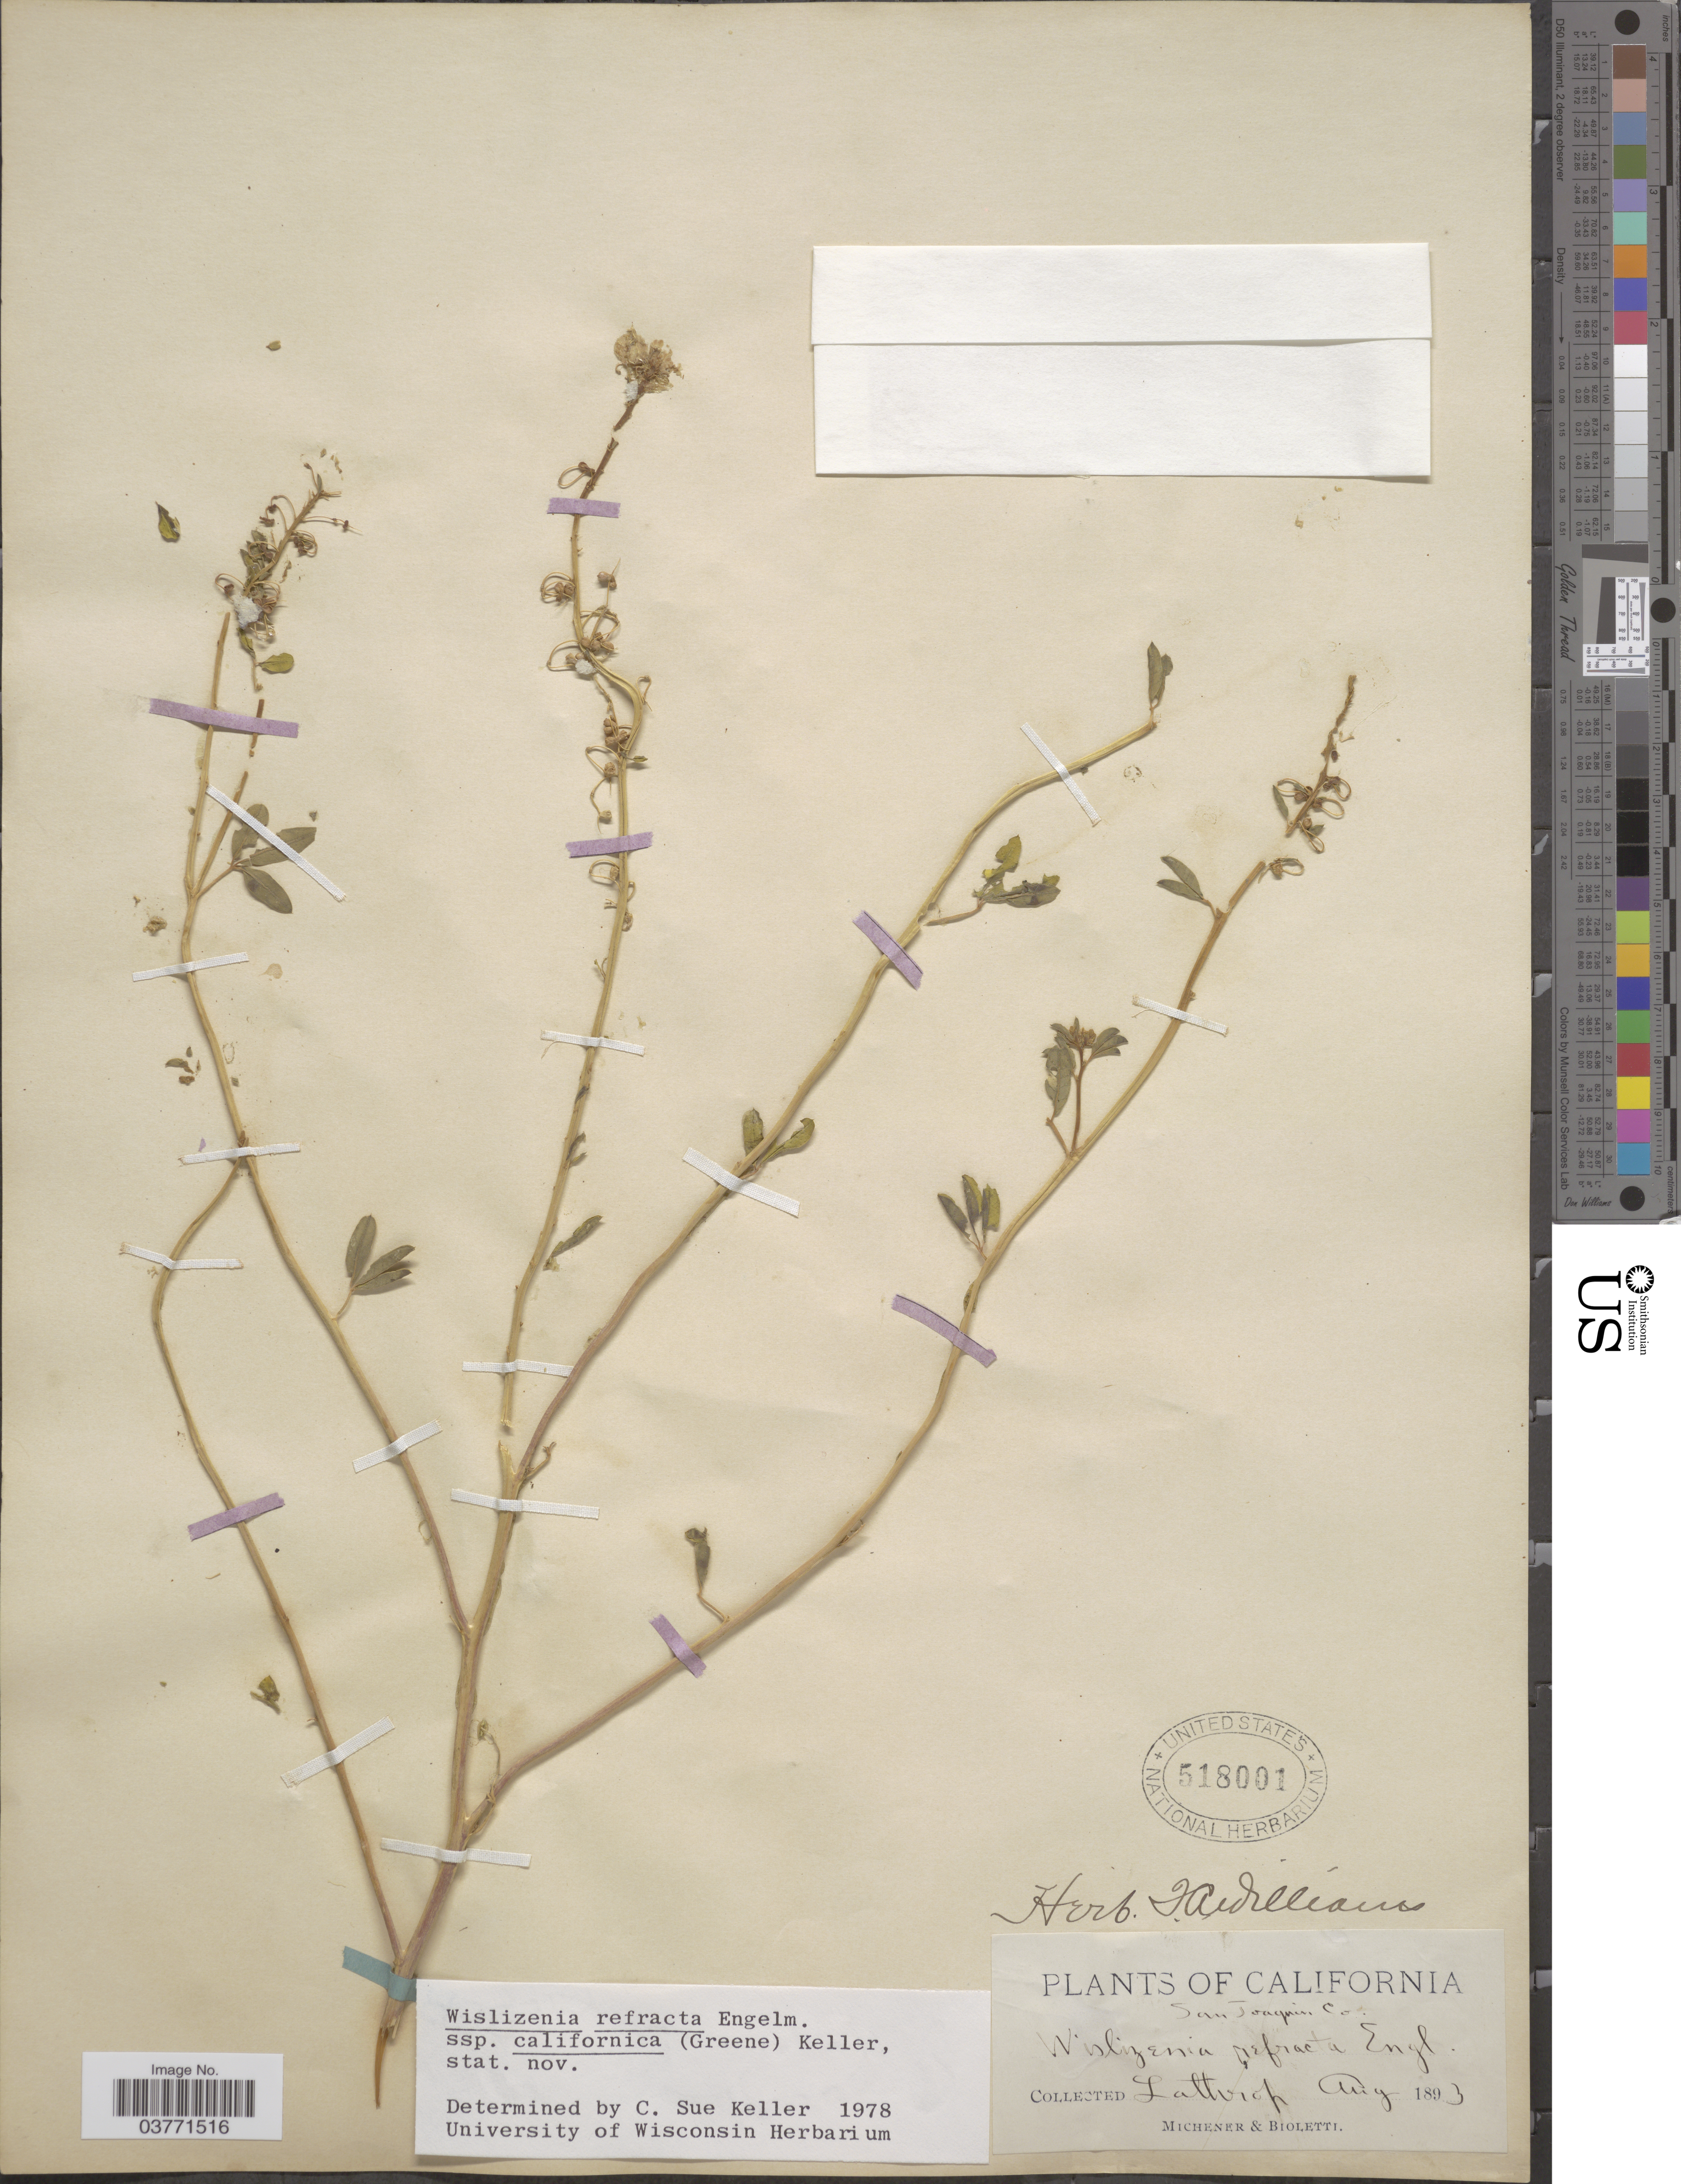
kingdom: Plantae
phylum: Tracheophyta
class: Magnoliopsida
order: Brassicales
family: Cleomaceae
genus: Cleomella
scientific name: Cleomella californica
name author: (Greene) Roalson & J.C. Hall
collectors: -. Michener & -- Bioletti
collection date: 1893-08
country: United States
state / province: California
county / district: San Joaquin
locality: San Joaquin Co. Lathrop.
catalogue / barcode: US 518001